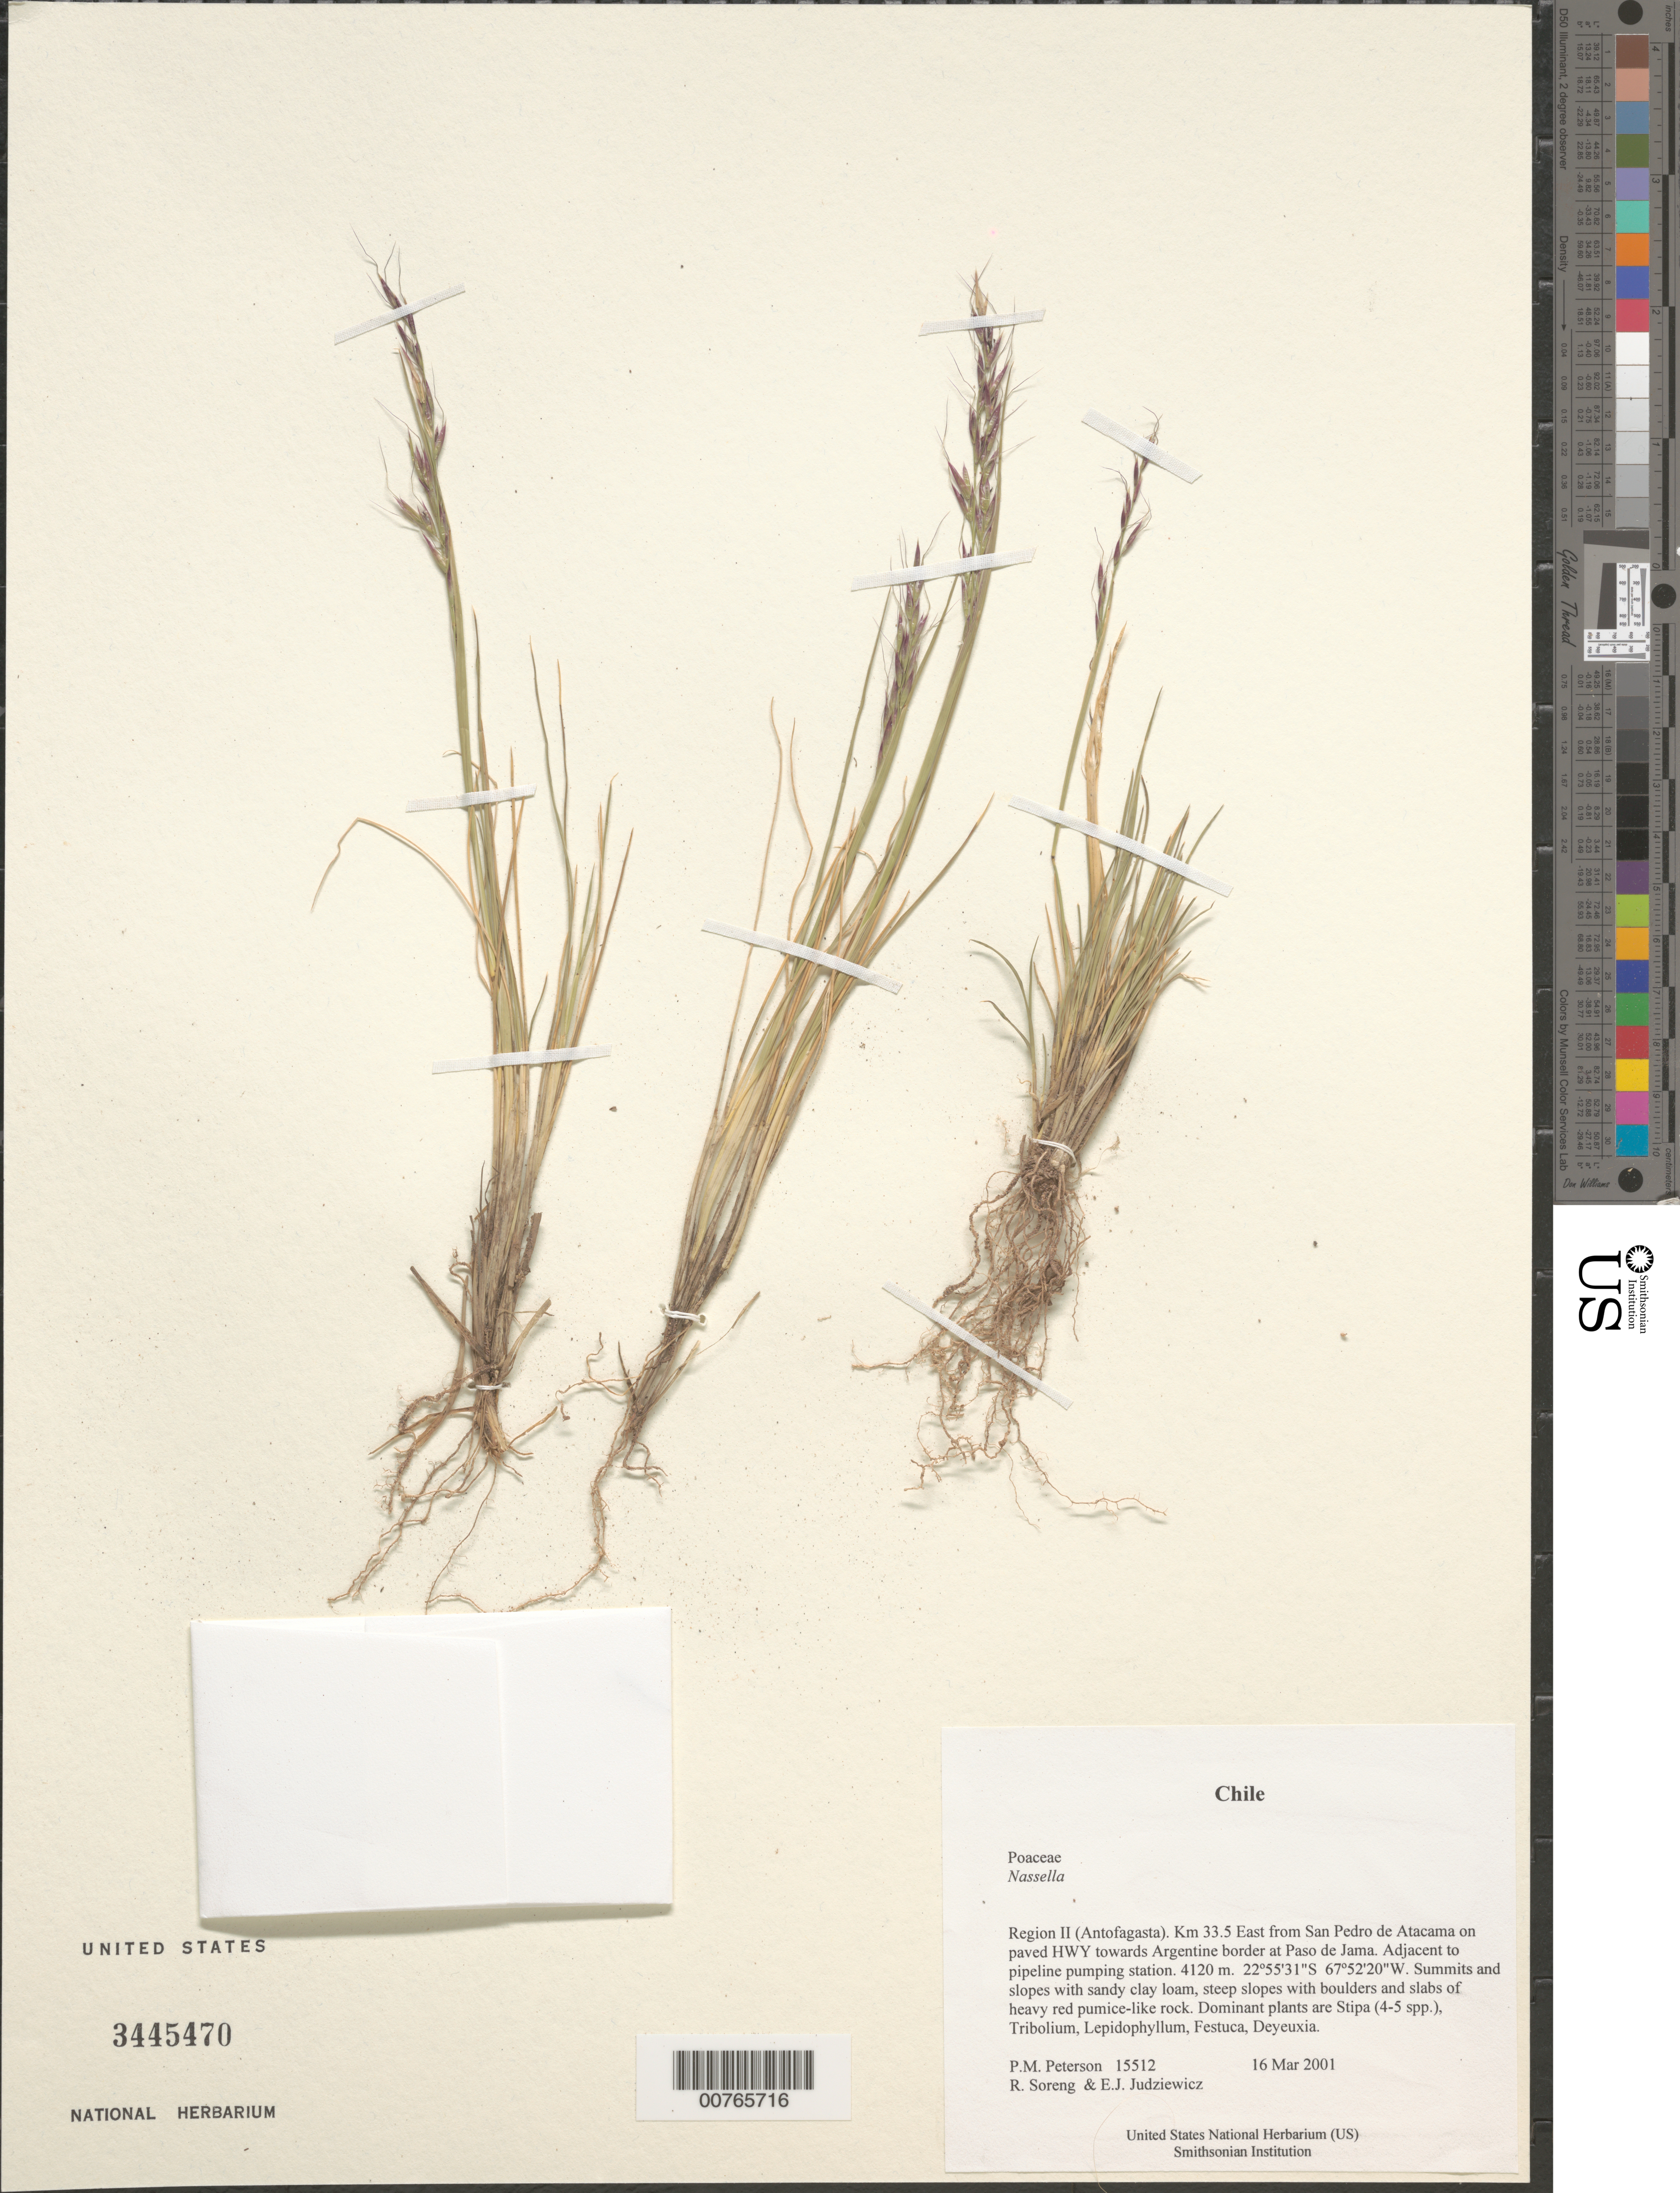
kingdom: Plantae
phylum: Tracheophyta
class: Liliopsida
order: Poales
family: Poaceae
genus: Nassella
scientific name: Nassella sp.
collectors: P. M. Peterson, R. J. Soreng & E. J. Judziewicz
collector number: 15512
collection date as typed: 16 Mar 2001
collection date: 2001-03-16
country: Chile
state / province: Antofagasta (II)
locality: Km 33.5 East from San Pedro de Atacama on paved HWY towards Argentine border at Paso de Jama. Adjacent to pipeline pumping station.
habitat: Summits and slopes with sandy clay loam, steep slopes with boulders and slabs of heavy red pumice-like rock.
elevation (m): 4120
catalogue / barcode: US 3445470